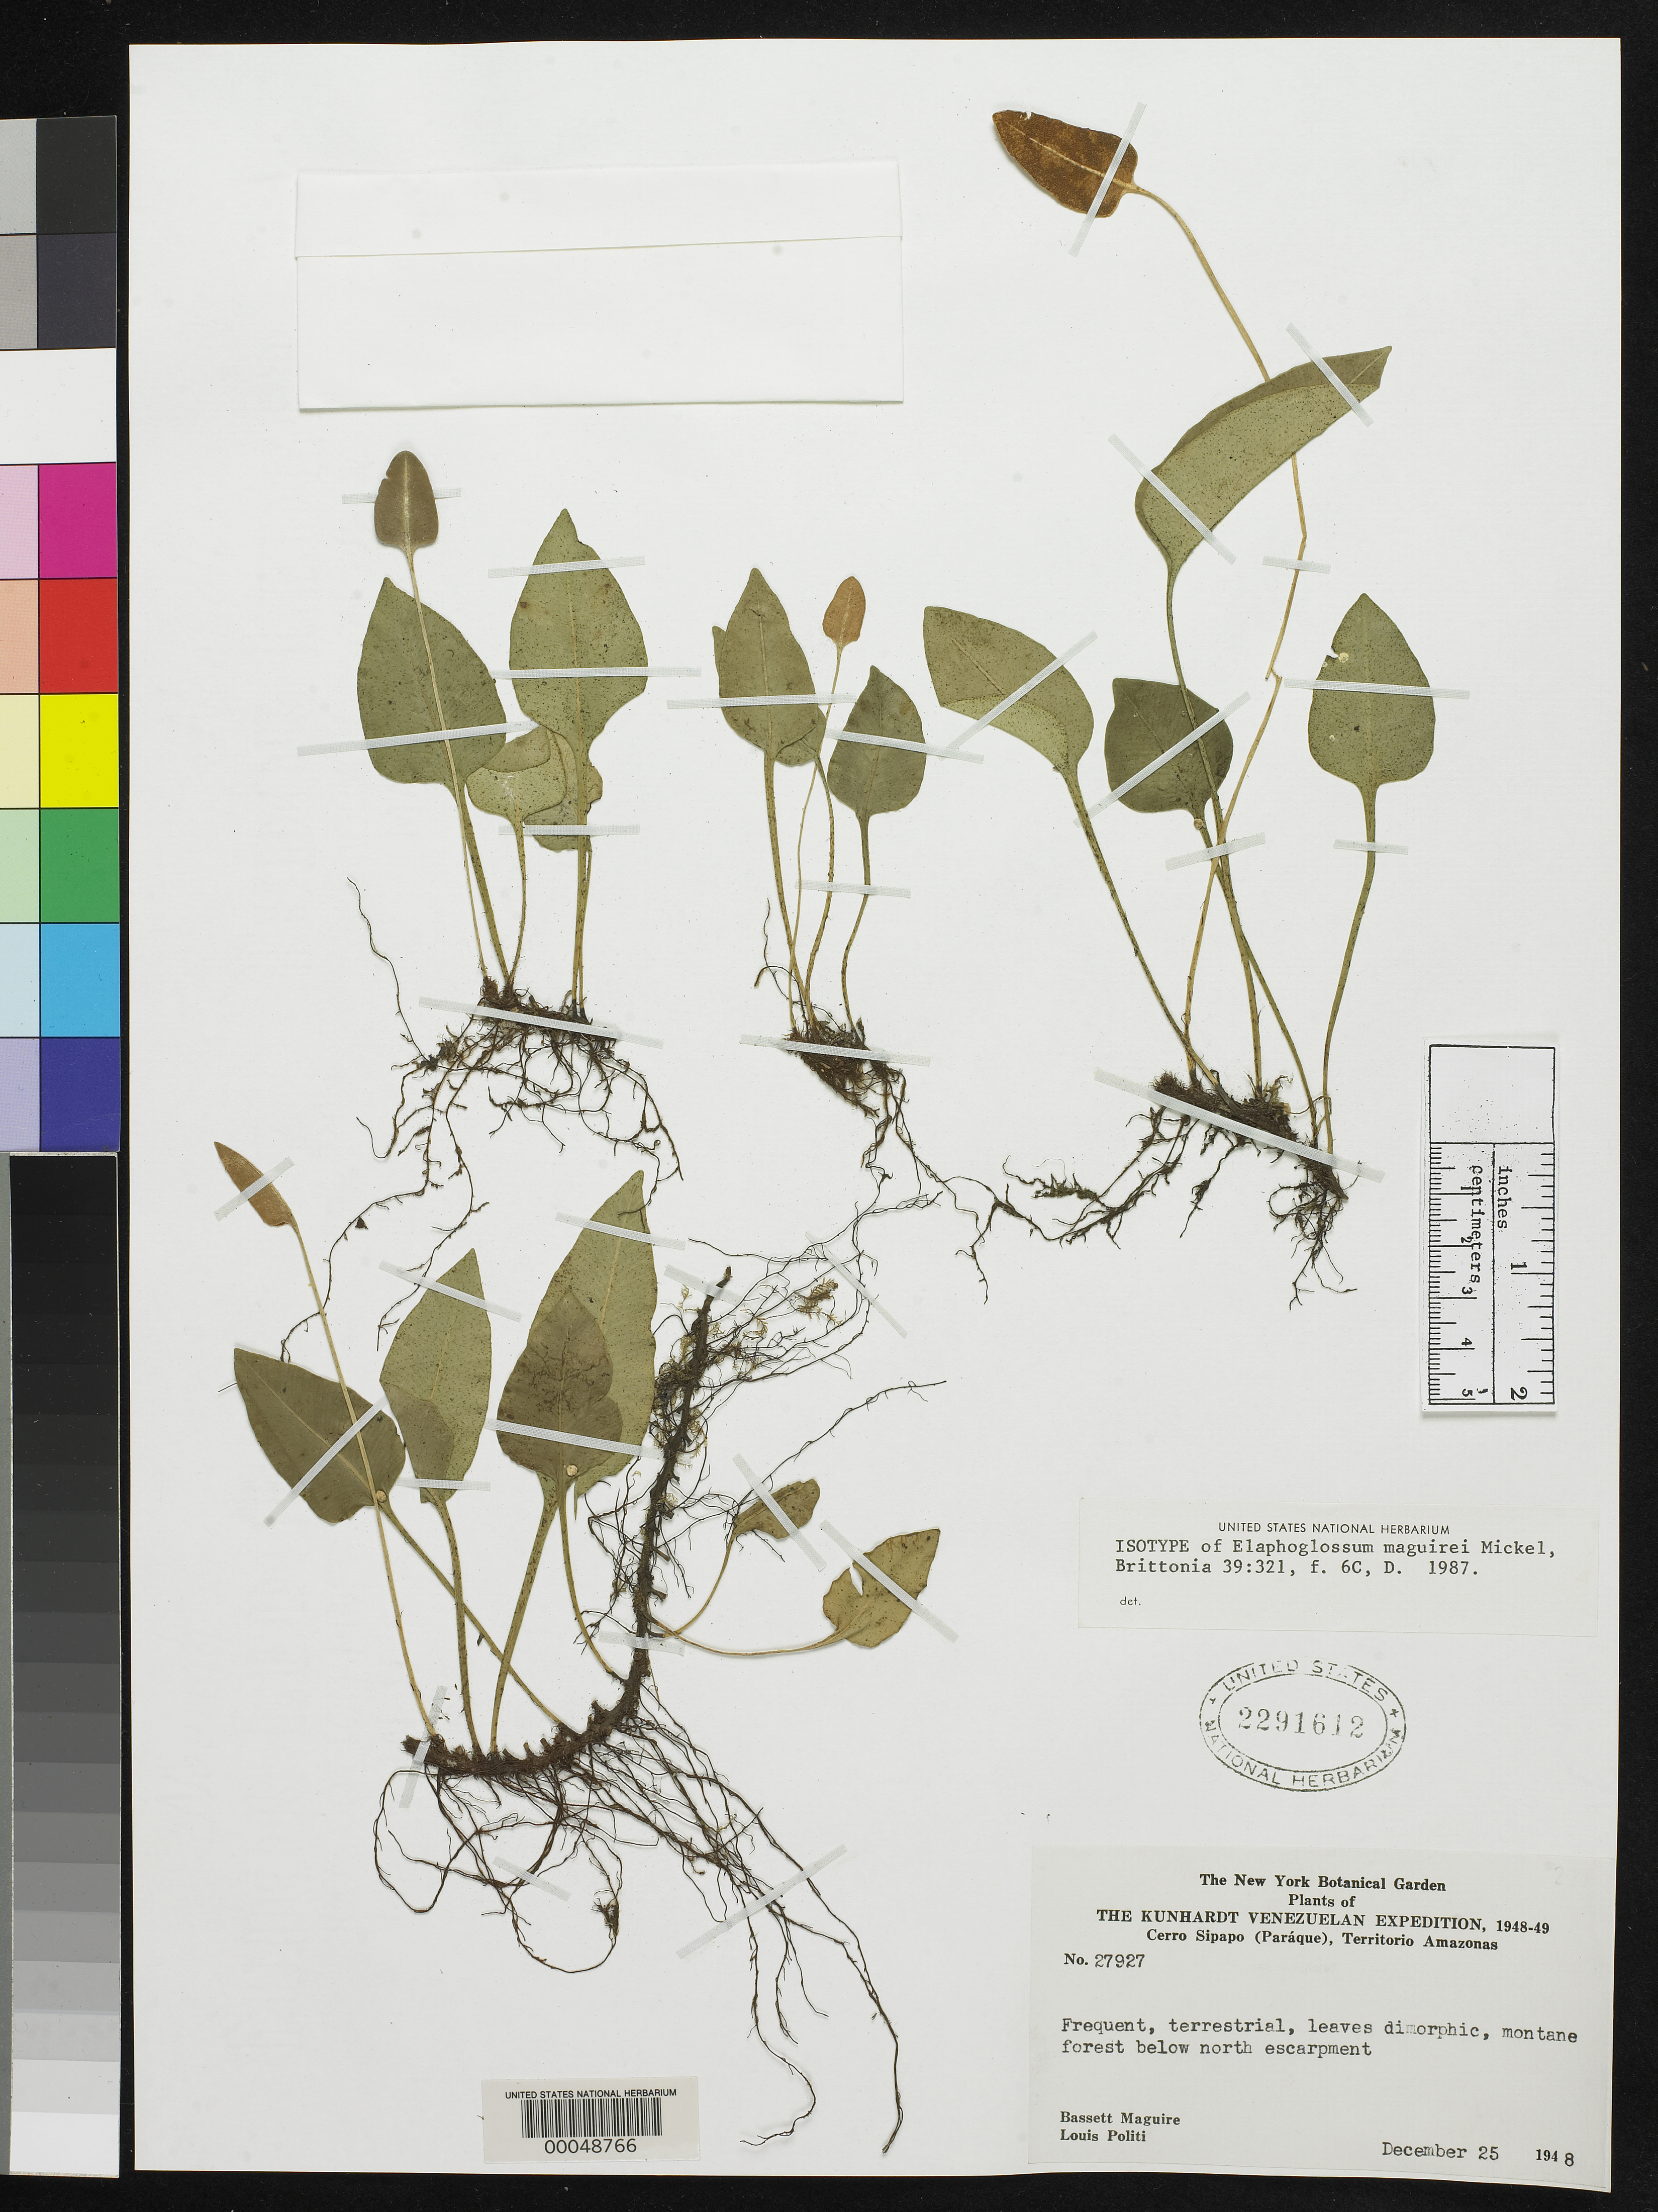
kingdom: Plantae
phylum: Tracheophyta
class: Polypodiopsida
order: Polypodiales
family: Dryopteridaceae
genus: Elaphoglossum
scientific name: Elaphoglossum maguirei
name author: Mickel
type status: Isotype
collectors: B. Maguire & L. Politi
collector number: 27927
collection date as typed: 25 Dec 1948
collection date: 1948-12-25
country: Venezuela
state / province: Amazonas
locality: Below N escarpment of Cerro Sipapo Park.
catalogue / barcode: US 2291612